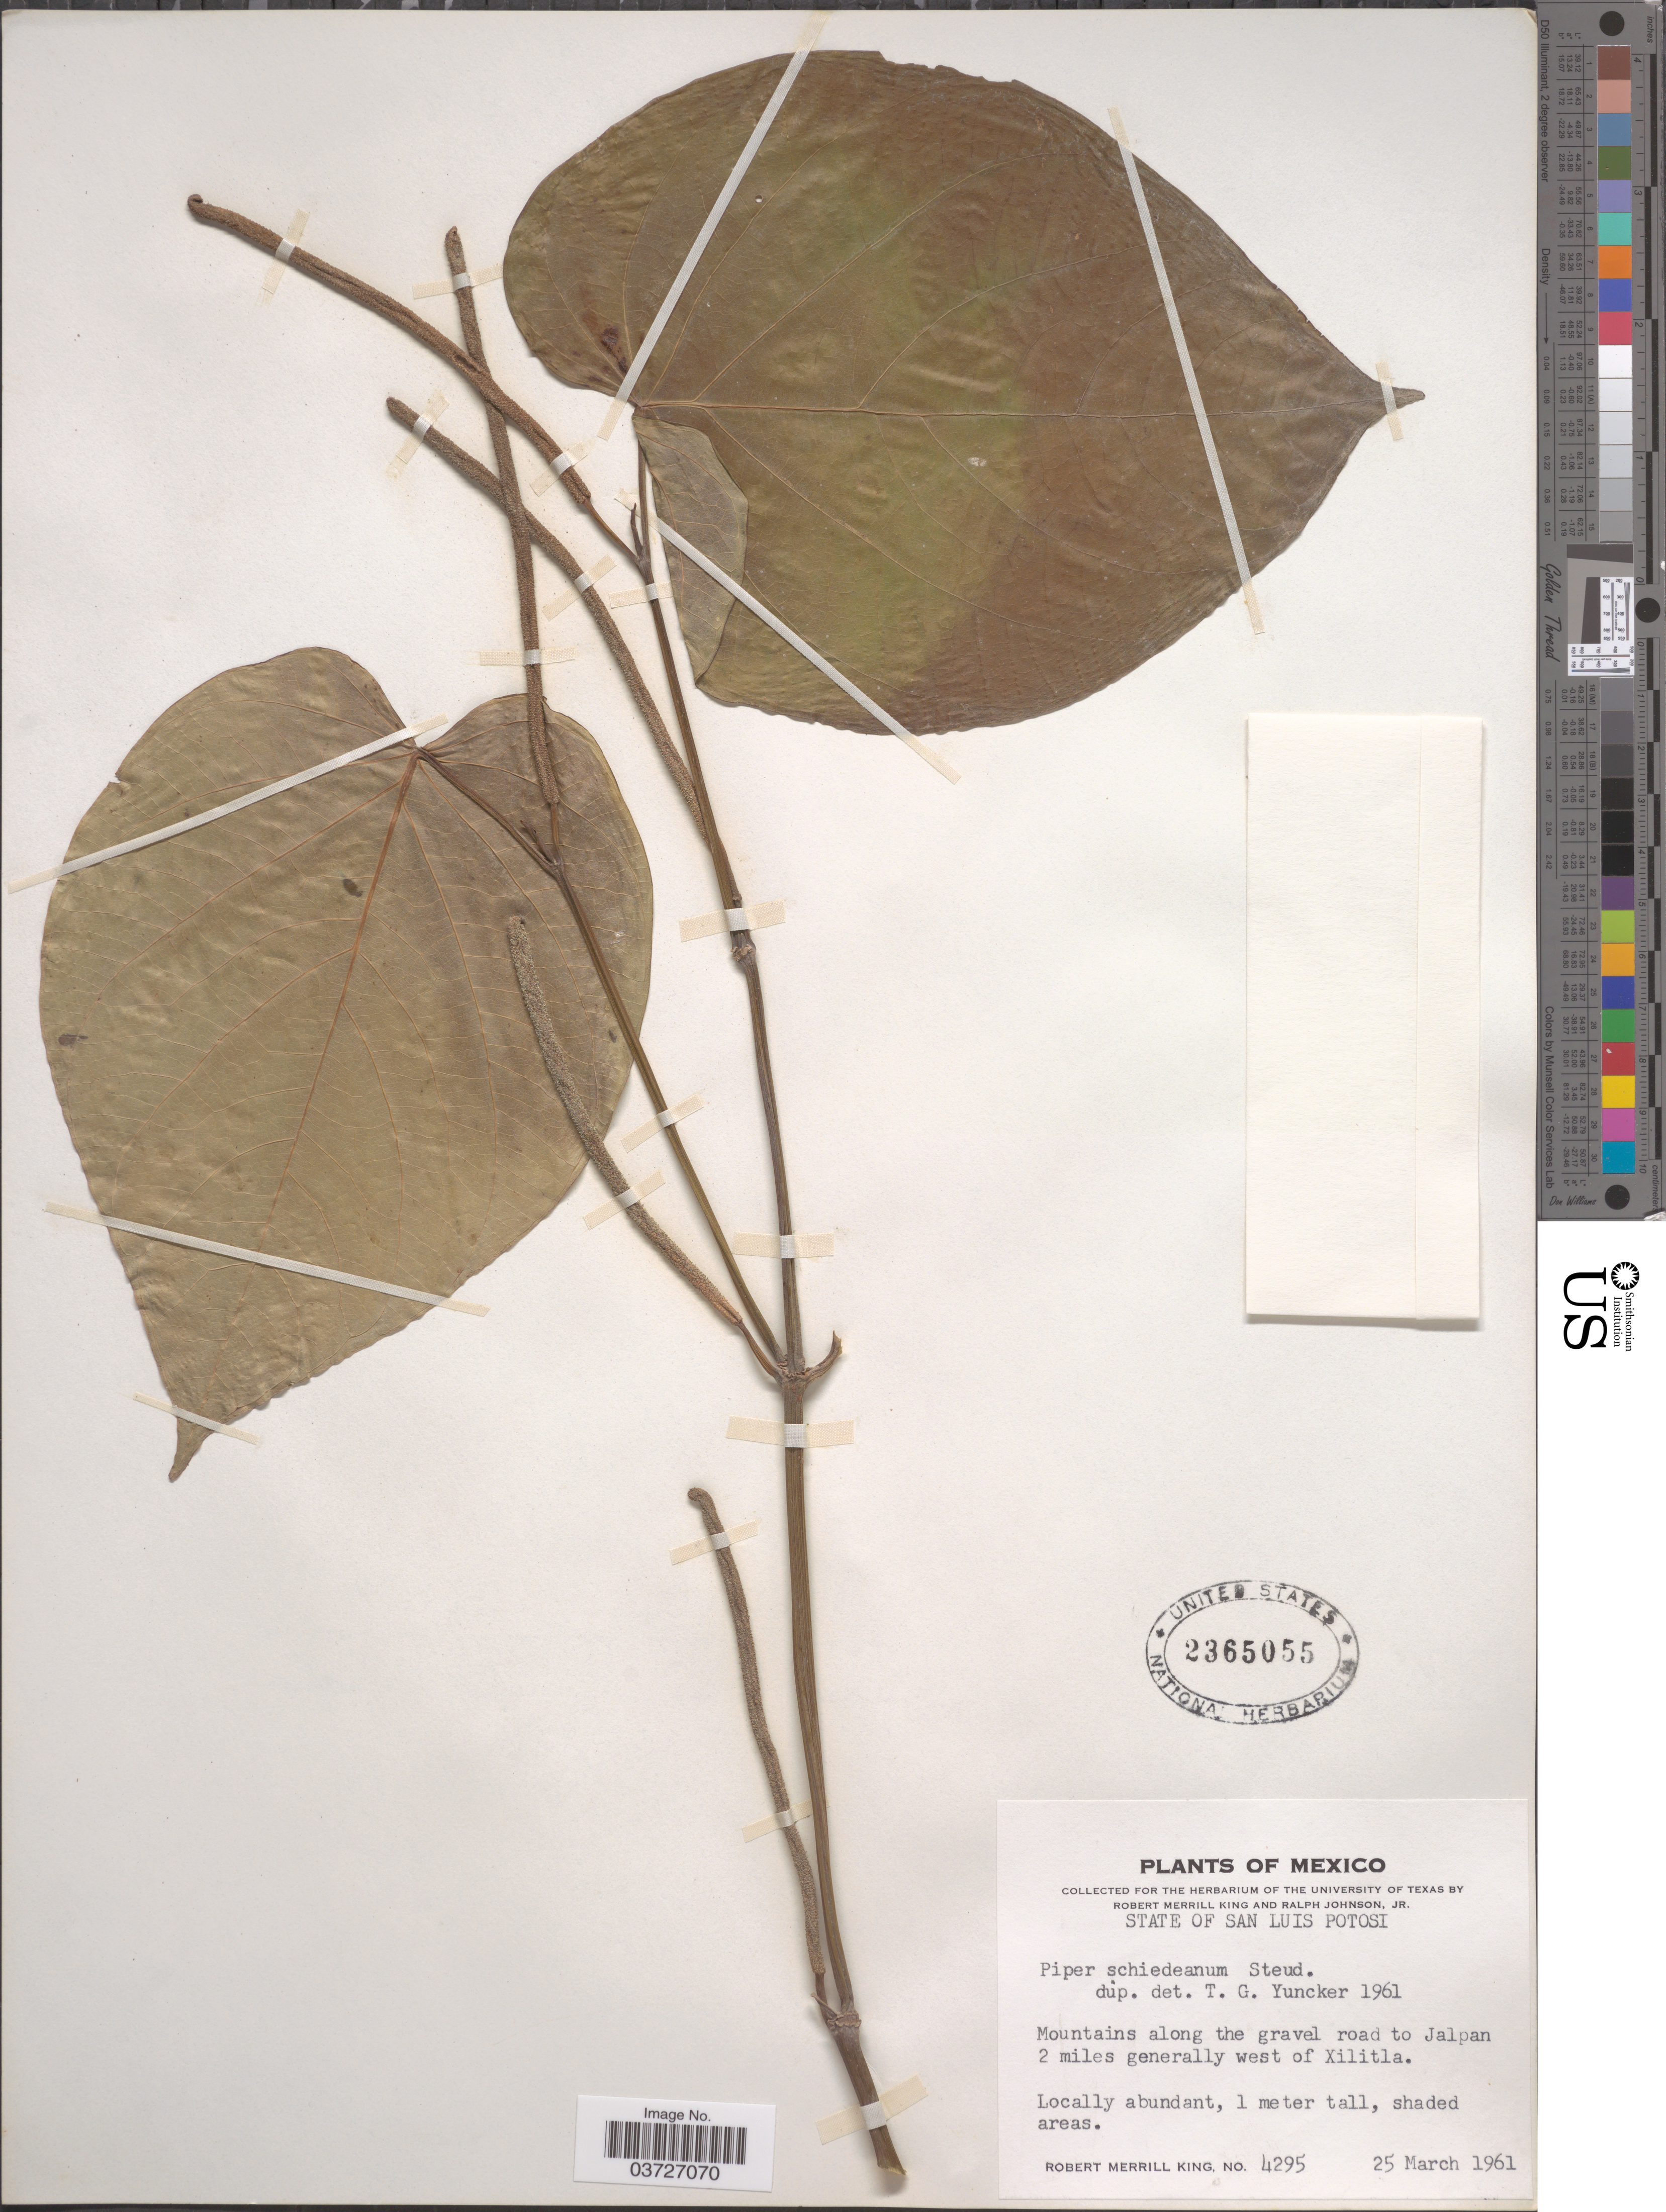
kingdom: Plantae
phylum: Tracheophyta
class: Magnoliopsida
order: Piperales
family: Piperaceae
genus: Piper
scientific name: Piper schiedeanum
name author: Steud.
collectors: R. M. King & R. Johnson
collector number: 4295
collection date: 1961-03-25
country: Mexico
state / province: San Luis Potosí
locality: Mountains along the gravel road to Jalpan 2 miles generally west of Xilitla.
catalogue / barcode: US 2365055